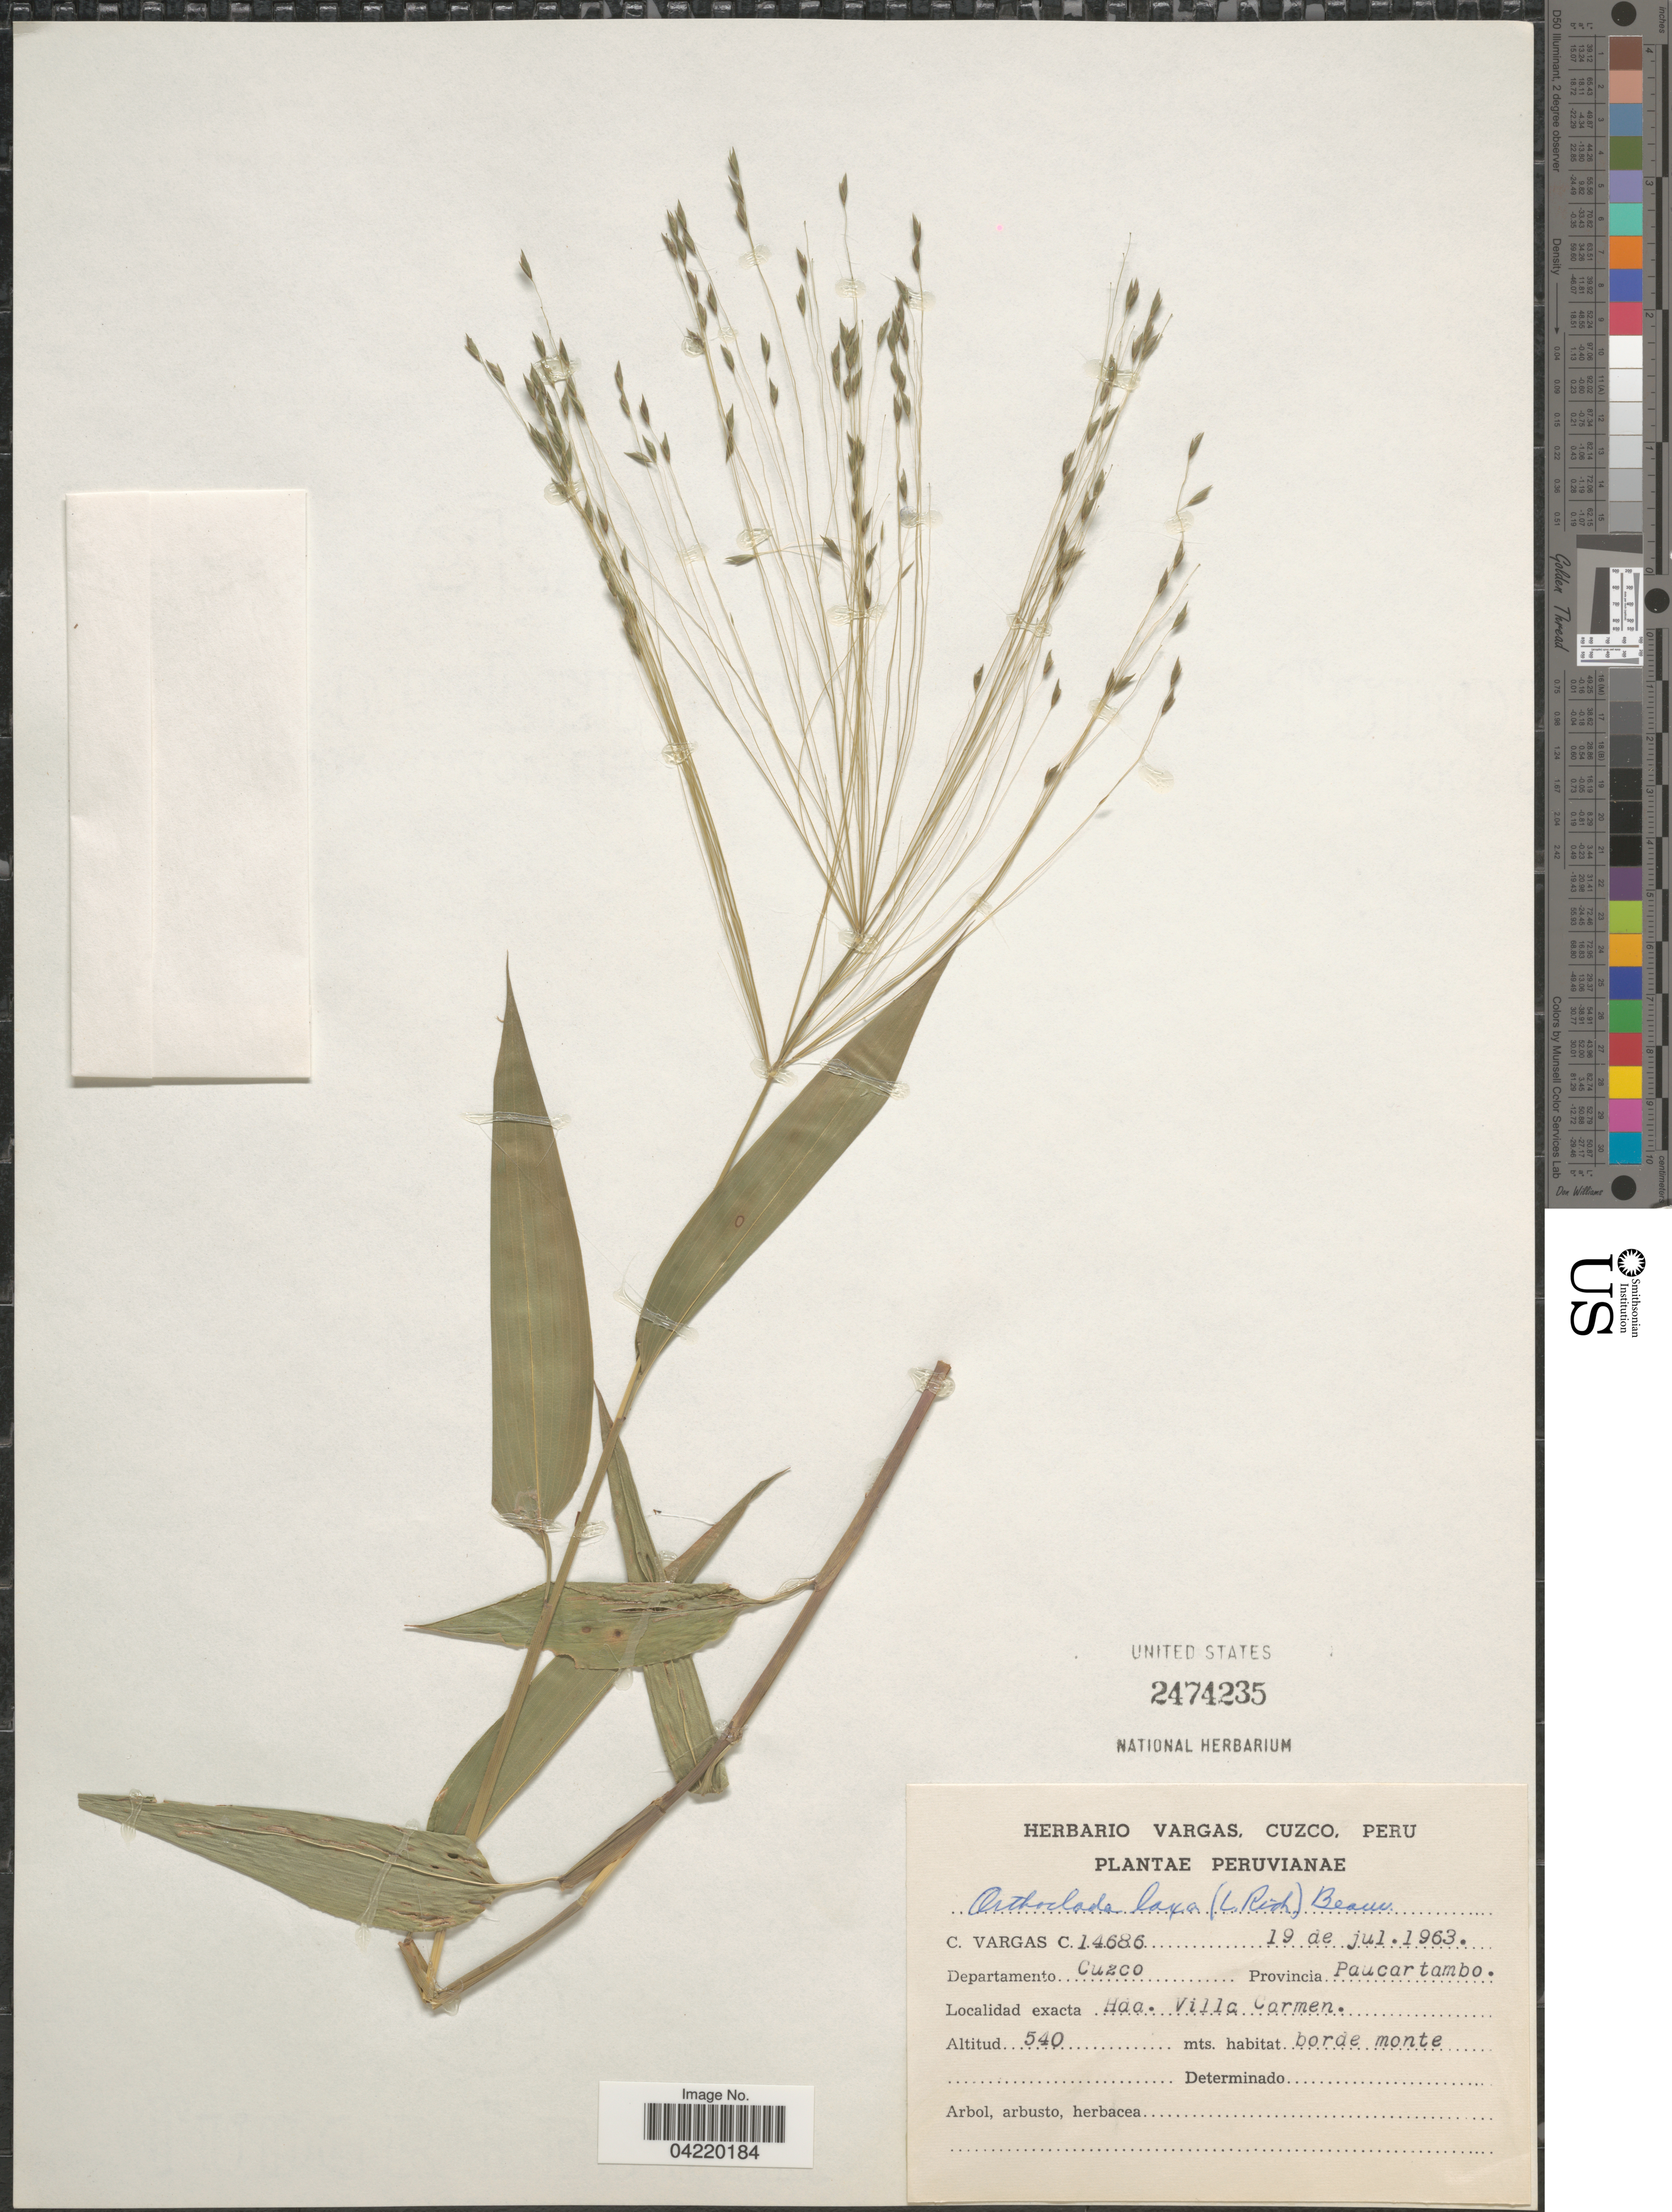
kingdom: Plantae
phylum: Tracheophyta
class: Liliopsida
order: Poales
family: Poaceae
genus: Orthoclada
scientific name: Orthoclada laxa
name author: P. Beauv.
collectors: C. Vargas Calderón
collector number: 14686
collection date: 1963-07-19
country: Peru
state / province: Cusco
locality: Departamento Cuzco. Provincia Paucartambo. Hda. Villa Carmen.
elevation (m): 540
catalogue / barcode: US 2474235